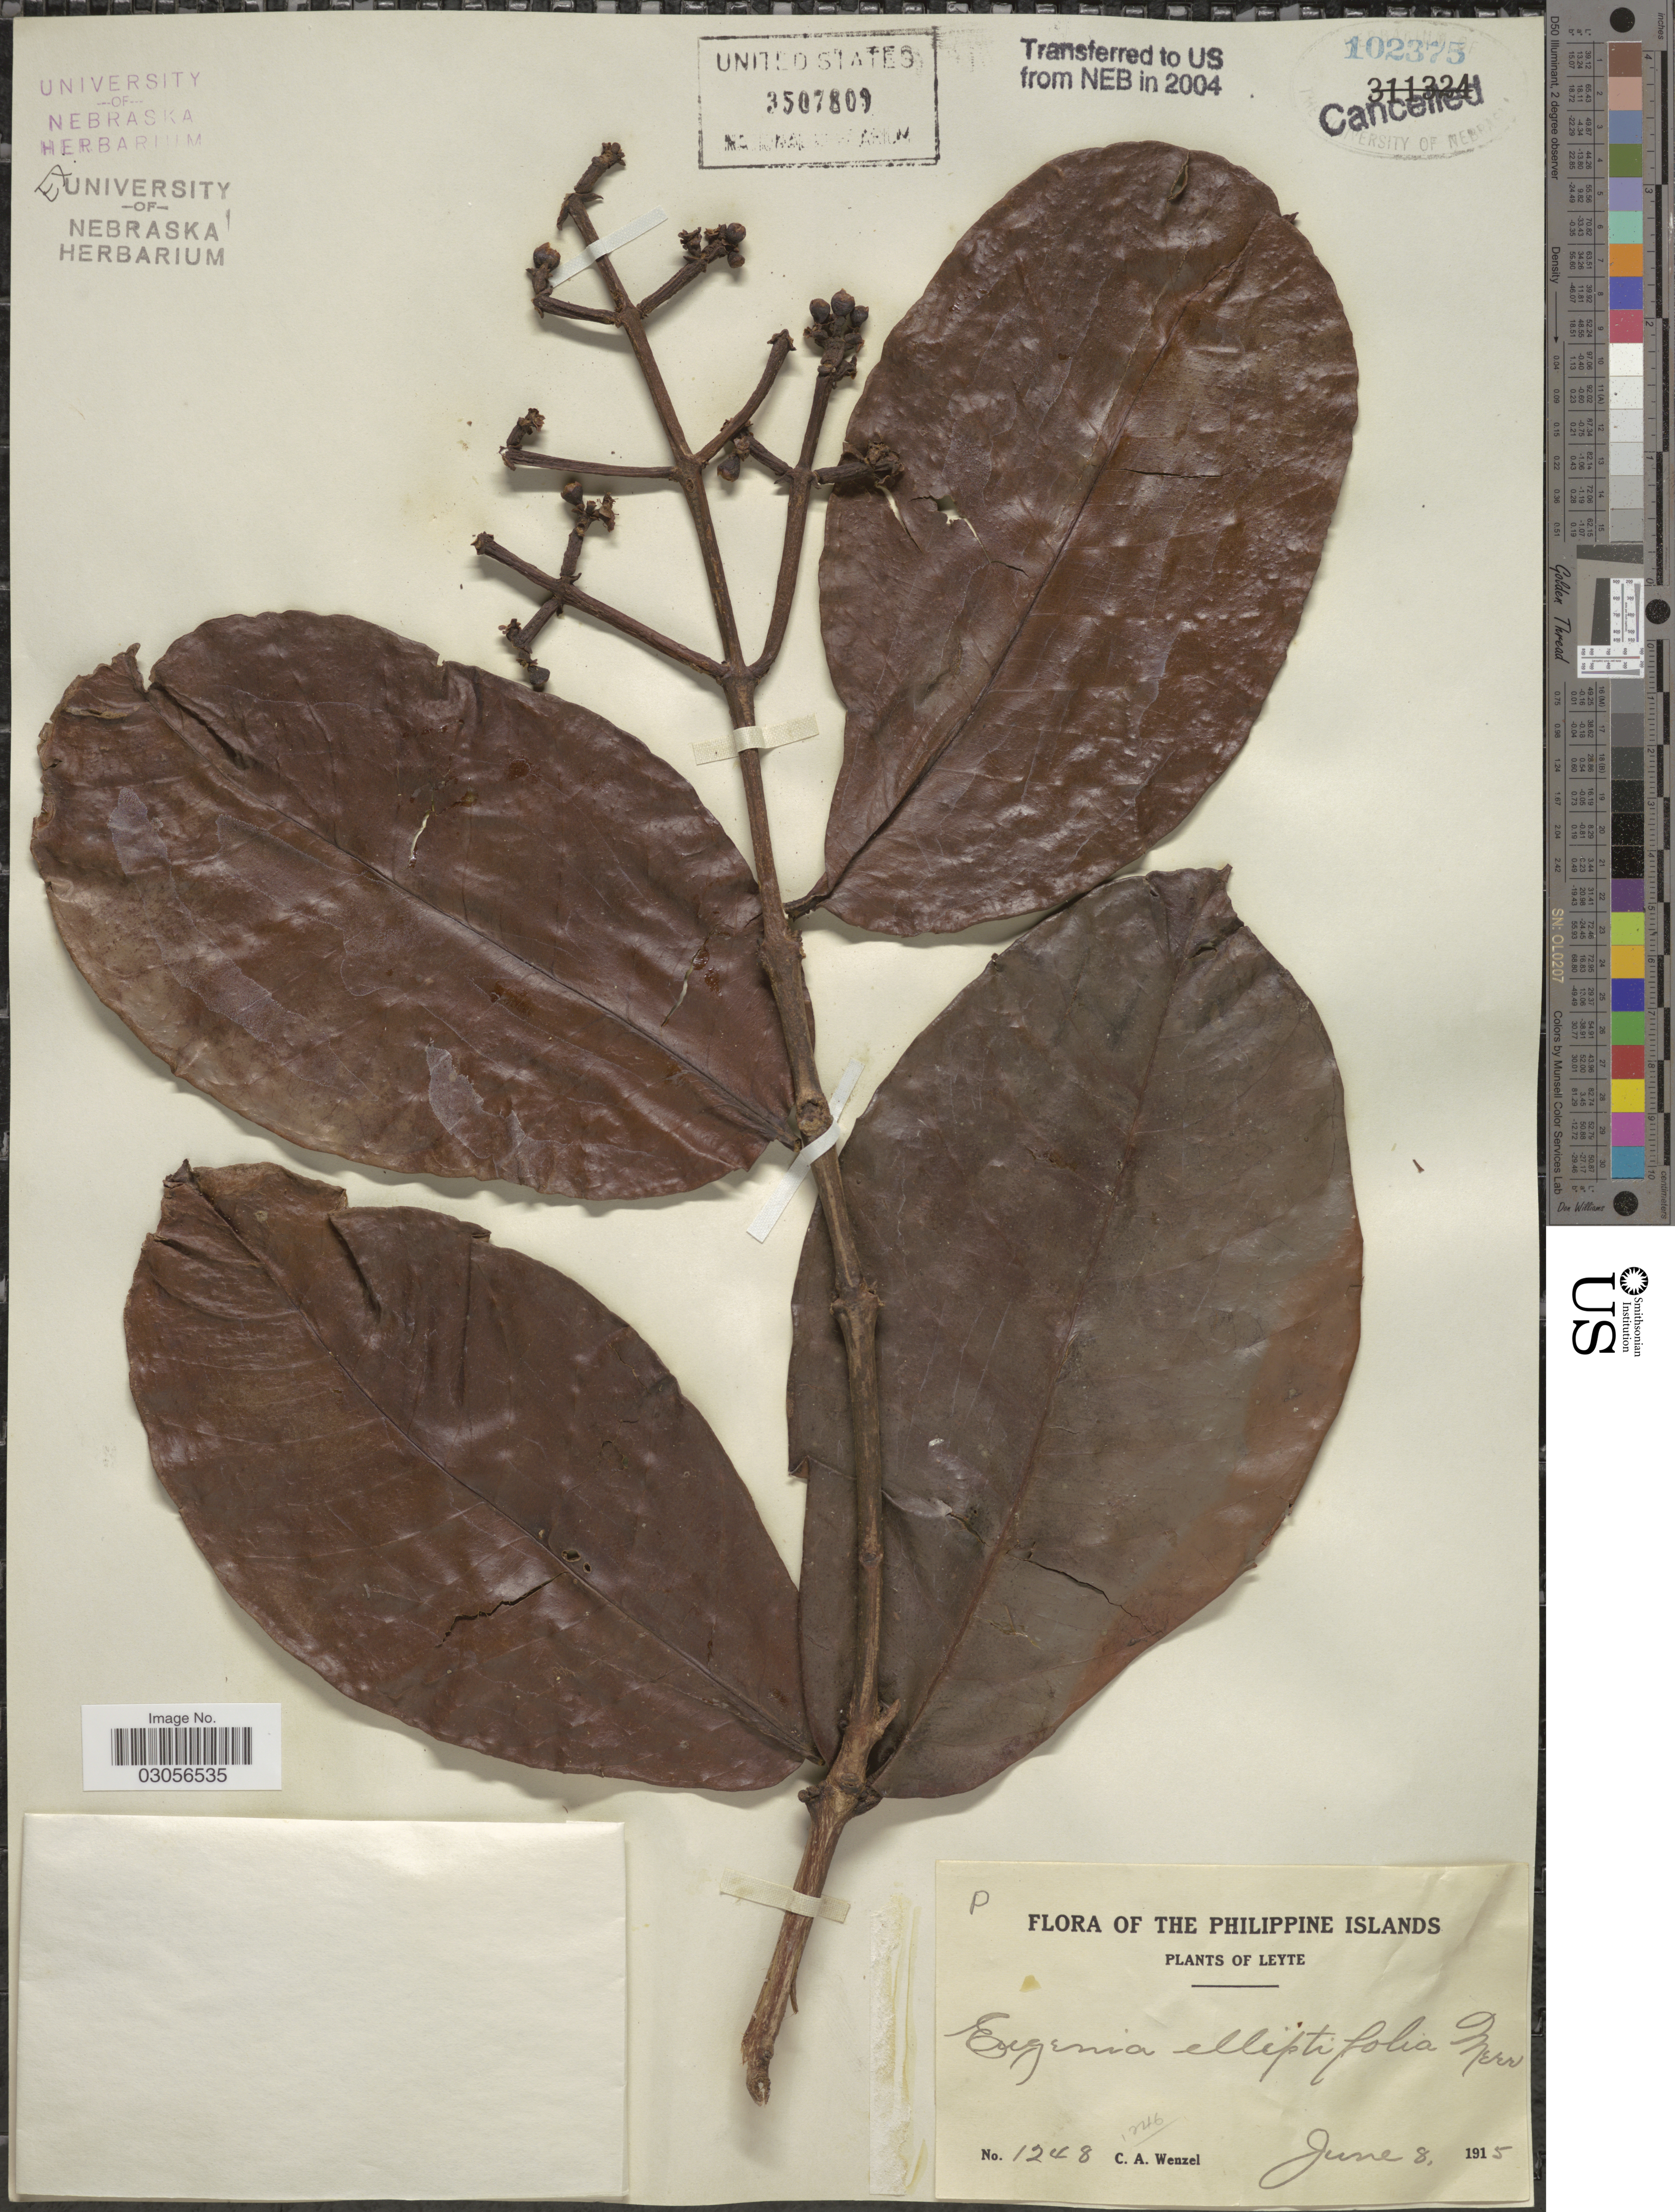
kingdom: Plantae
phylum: Tracheophyta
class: Magnoliopsida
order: Myrtales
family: Myrtaceae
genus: Syzygium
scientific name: Syzygium elliptifolium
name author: (Merr.) Merr.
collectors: C. Wenzel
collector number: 1248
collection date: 1915-06-08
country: Philippines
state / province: Eastern Visayas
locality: The Philippine Islands, Leyte.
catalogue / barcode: US 3507809